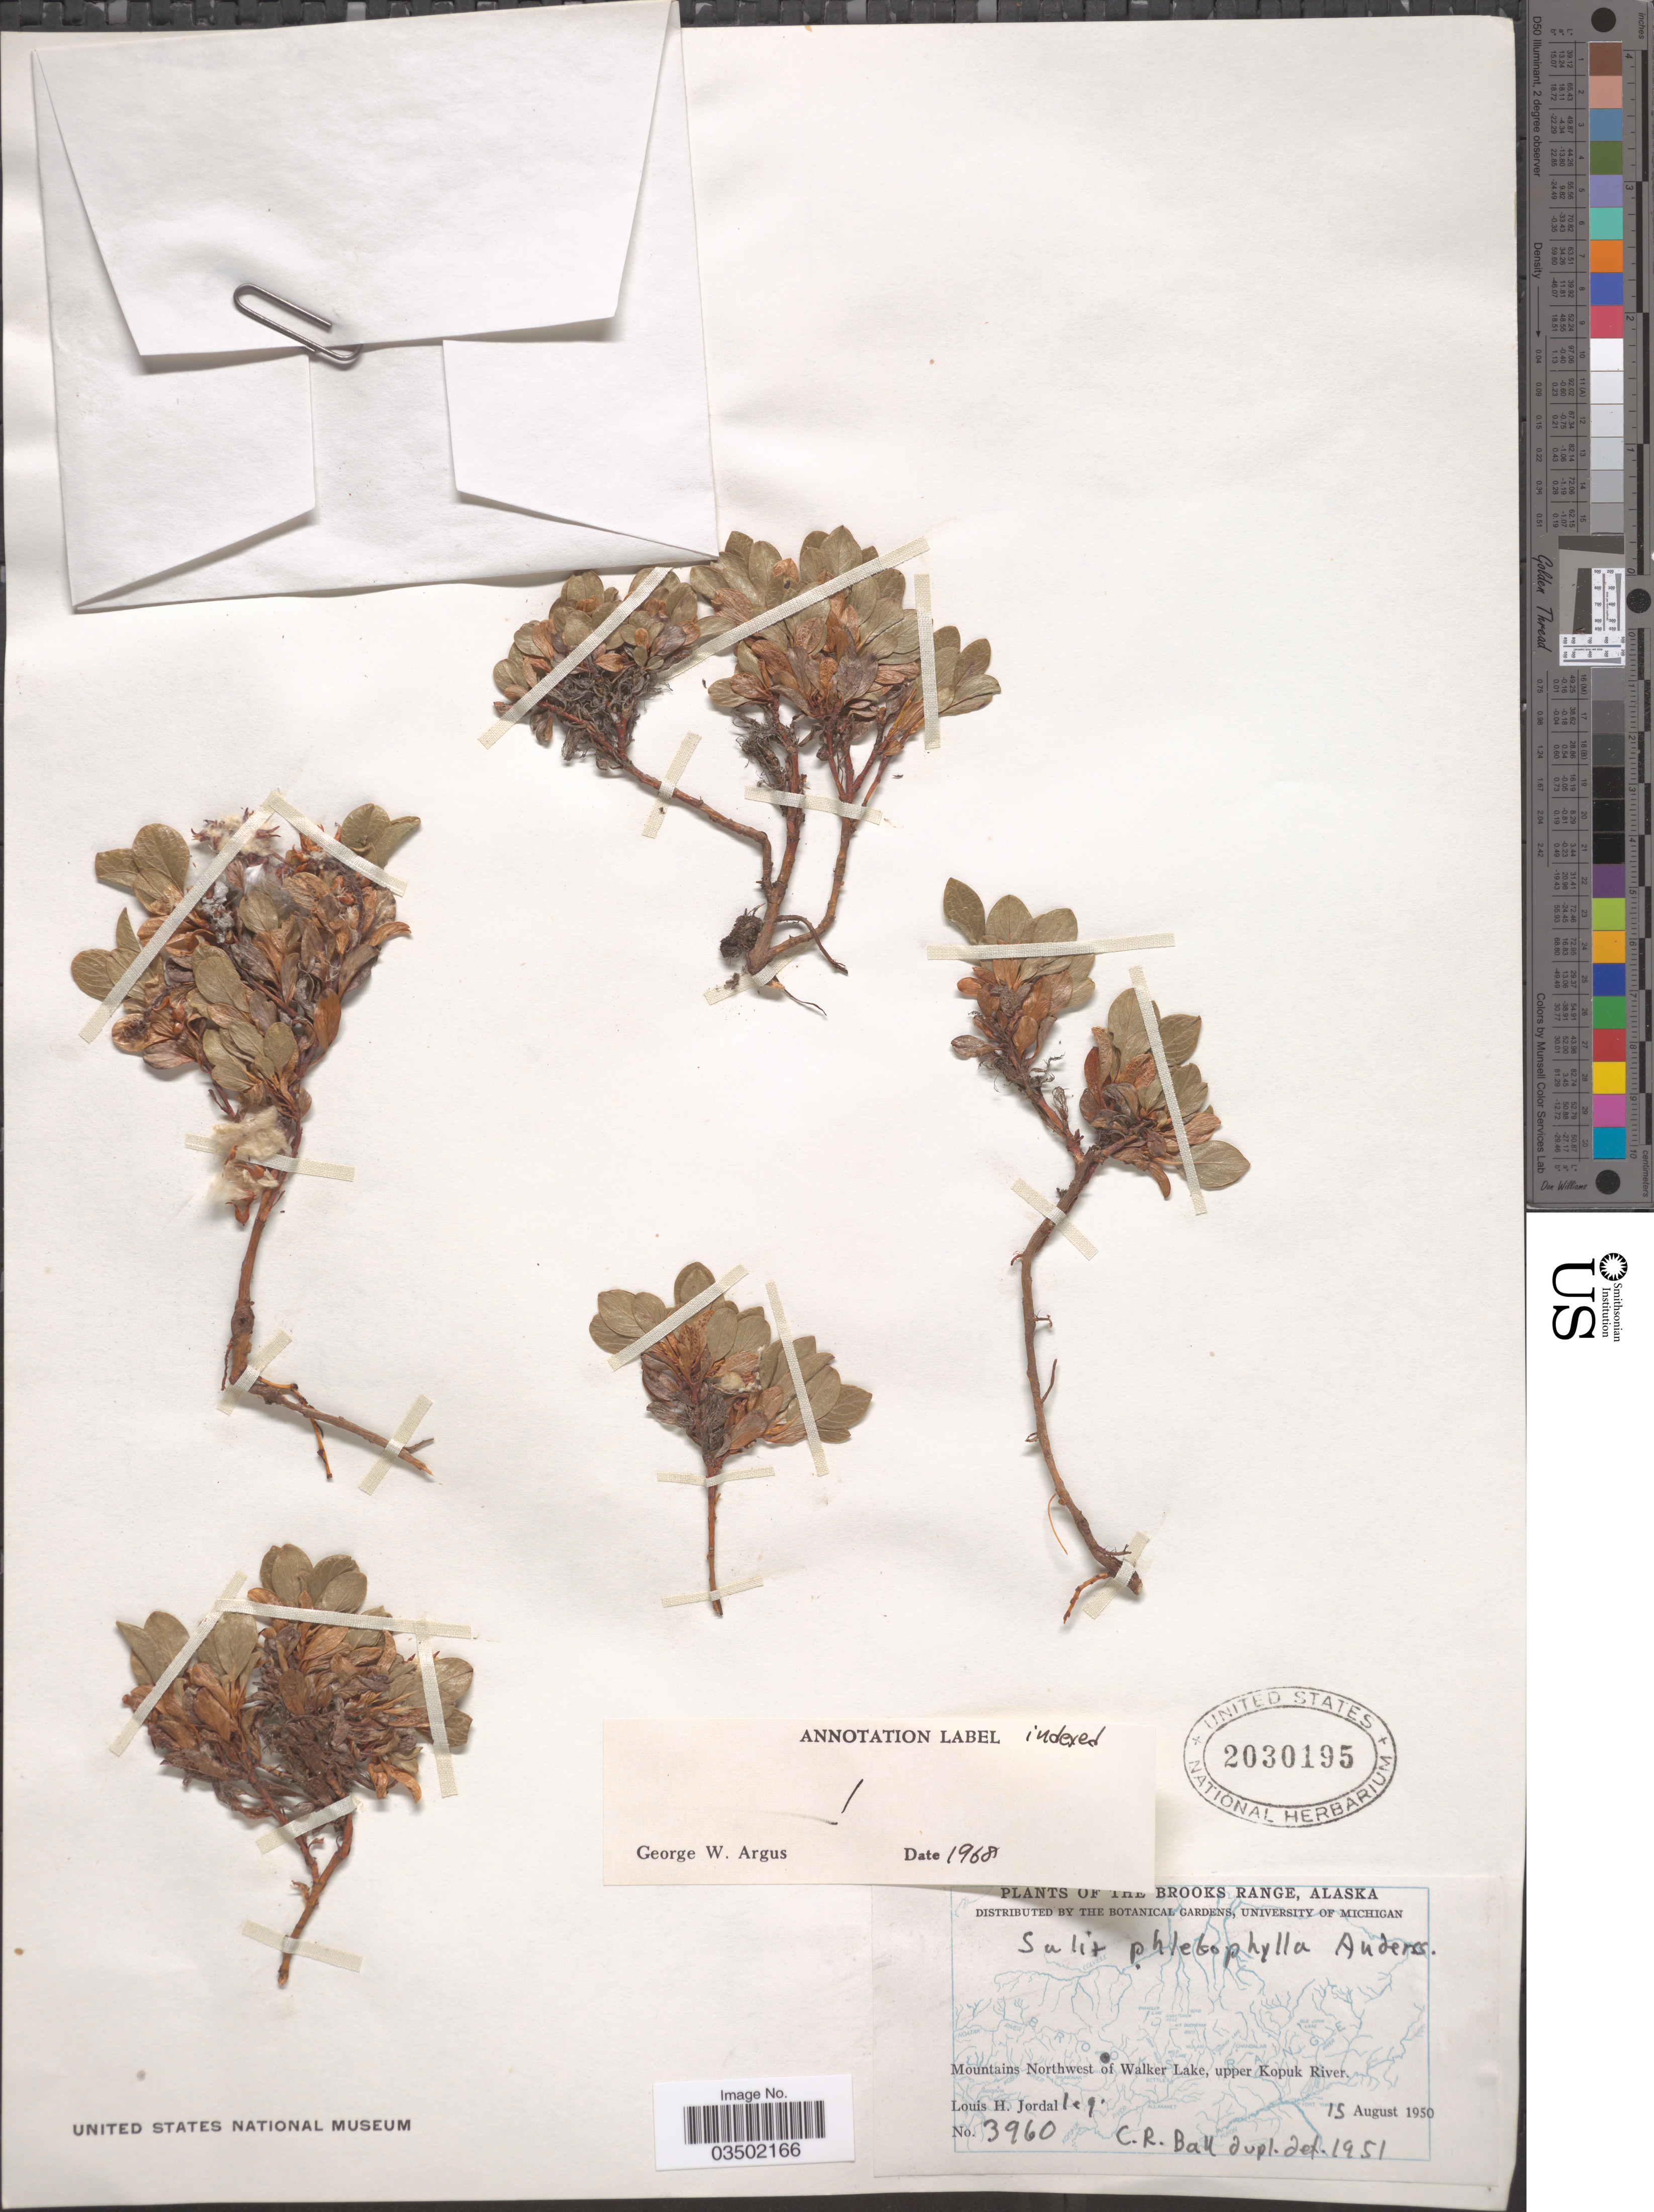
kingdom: Plantae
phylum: Tracheophyta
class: Magnoliopsida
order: Malpighiales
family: Salicaceae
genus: Salix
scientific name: Salix phlebophylla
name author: Andersson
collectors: L. Jordal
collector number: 3960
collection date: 1950-08-15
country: United States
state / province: Alaska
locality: Brooks Range. Mountains Northwest of Walker Lake, upper Kopuk River.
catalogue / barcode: US 2030195